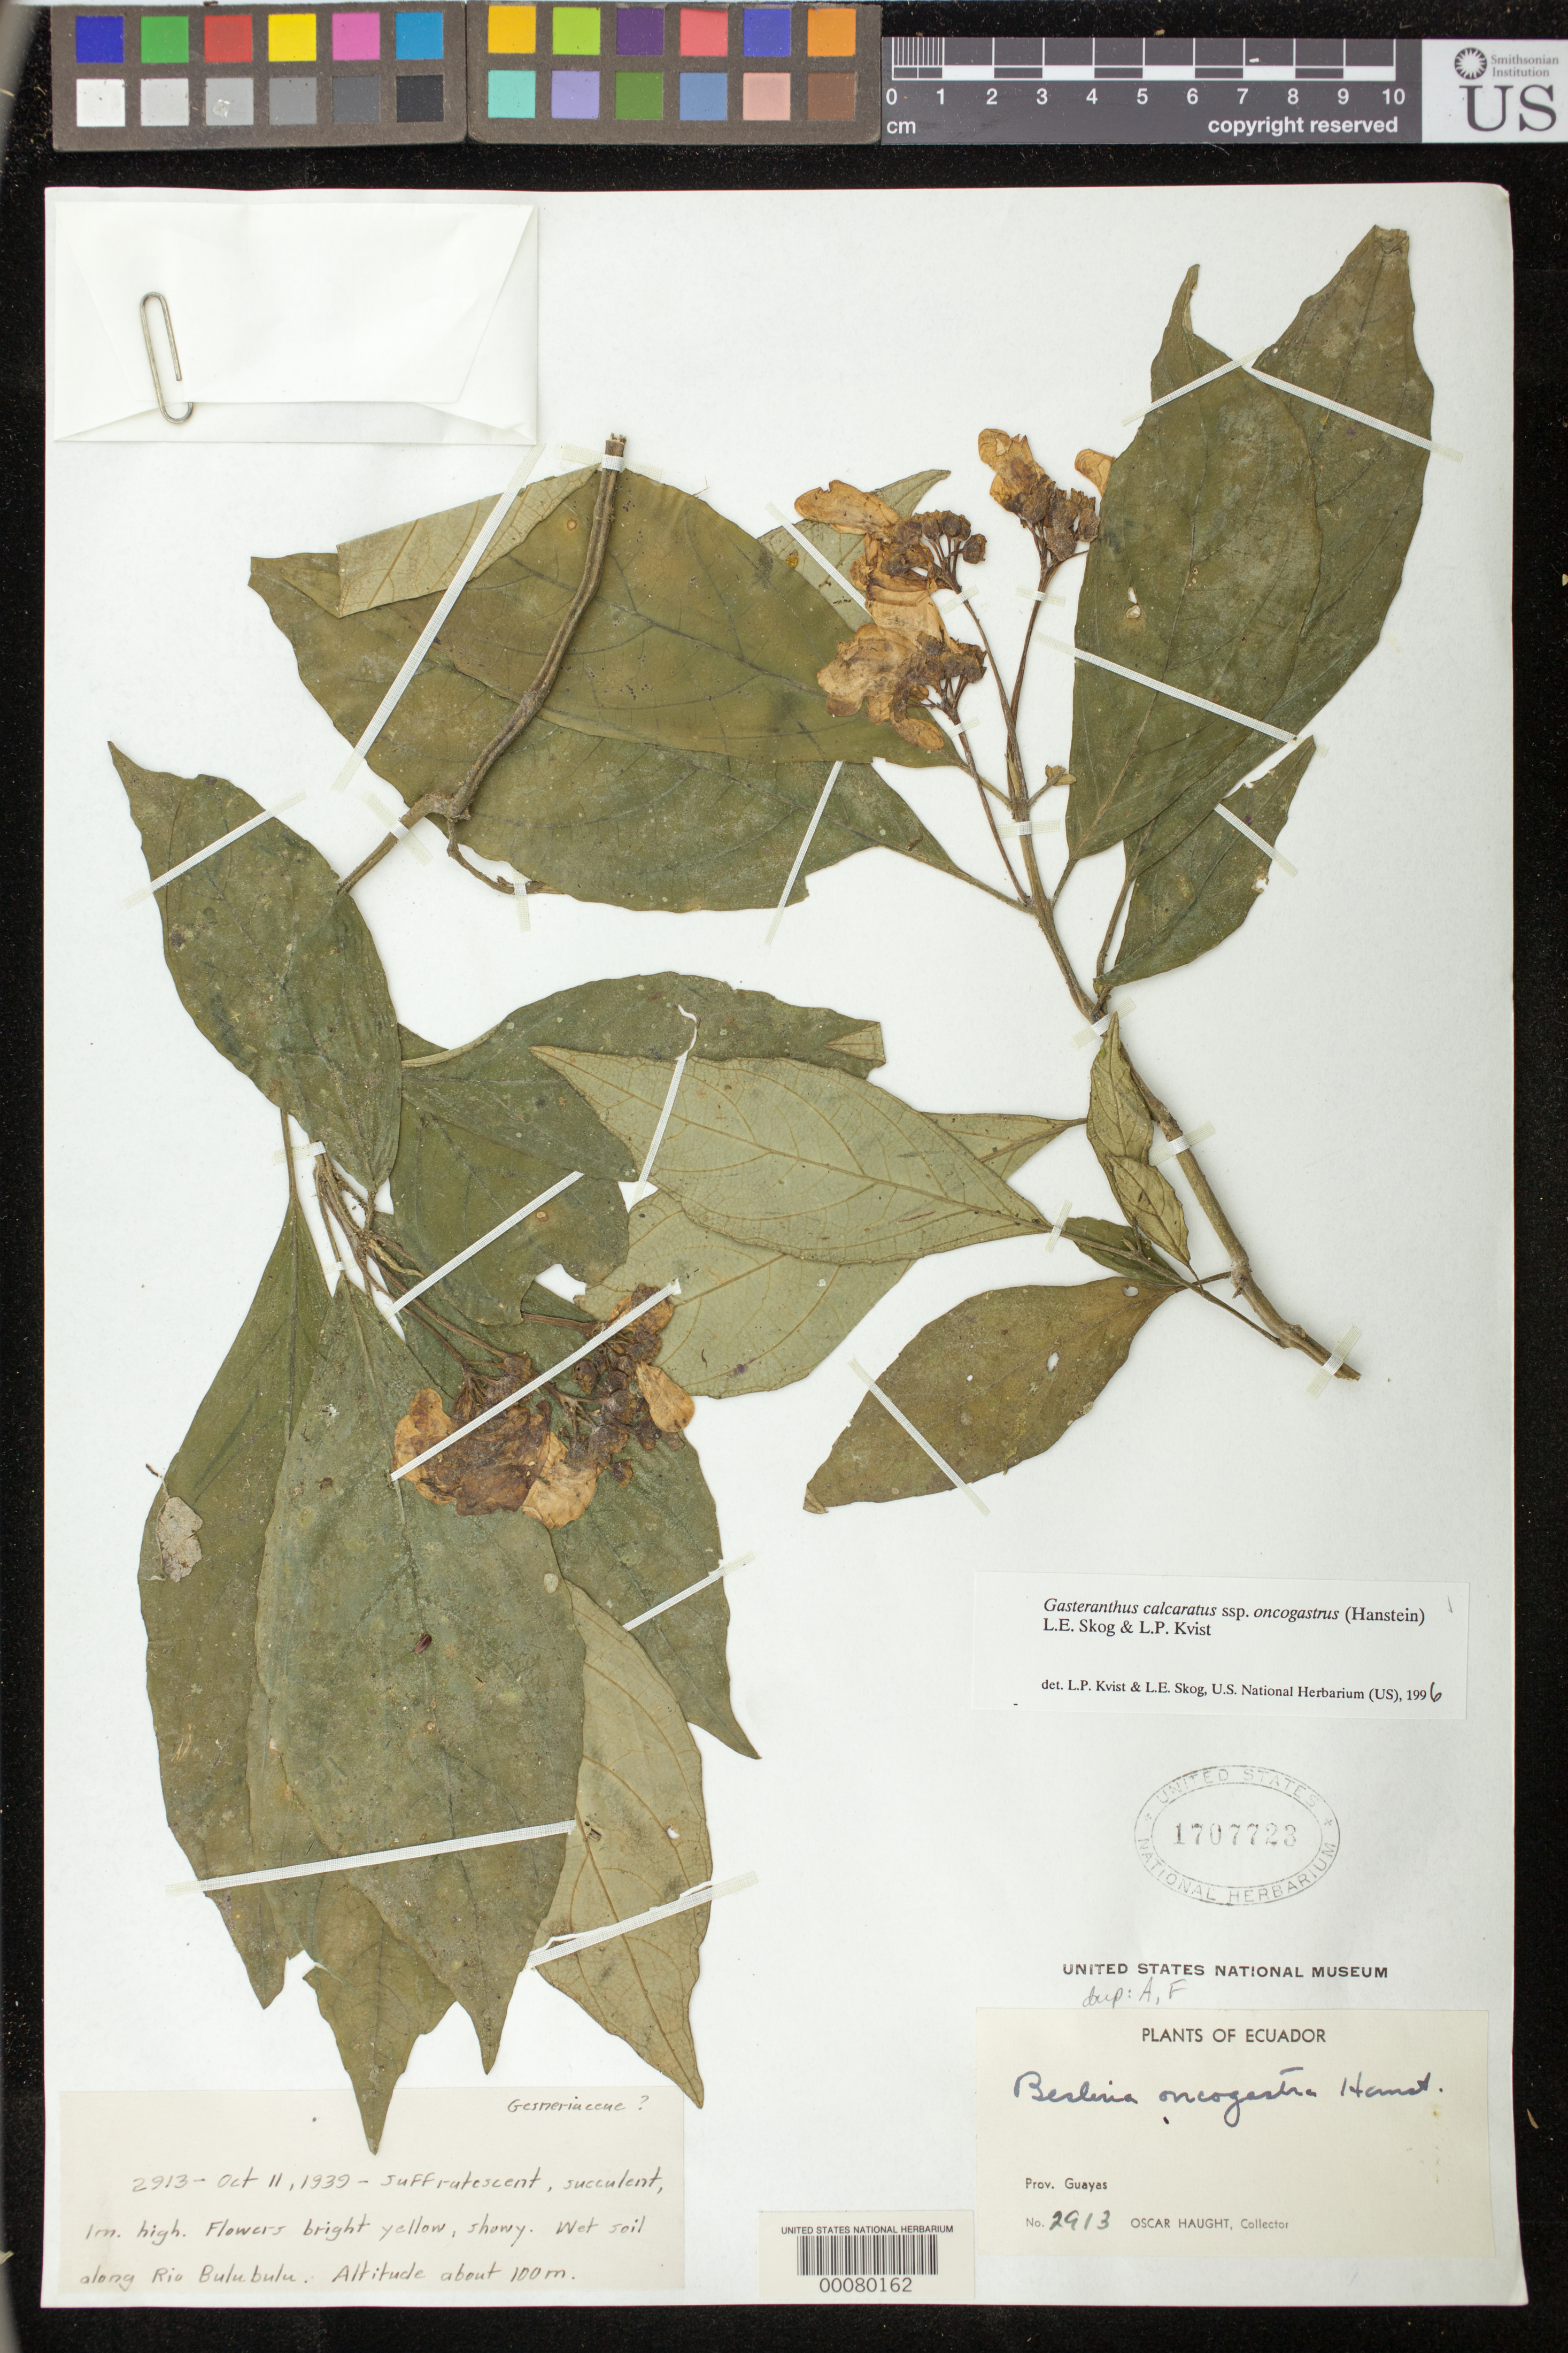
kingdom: Plantae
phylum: Tracheophyta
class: Magnoliopsida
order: Lamiales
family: Gesneriaceae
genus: Sinningia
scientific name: Sinningia incarnata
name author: (Aubl.) D.L. Denham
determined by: Skog, Laurence E.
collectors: O. L. Haught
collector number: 2913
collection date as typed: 11 Oct 1939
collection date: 1939-10-11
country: Ecuador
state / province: Guayas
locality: Along Rio Bulubulu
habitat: Wet soil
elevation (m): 100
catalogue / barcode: US 1707723